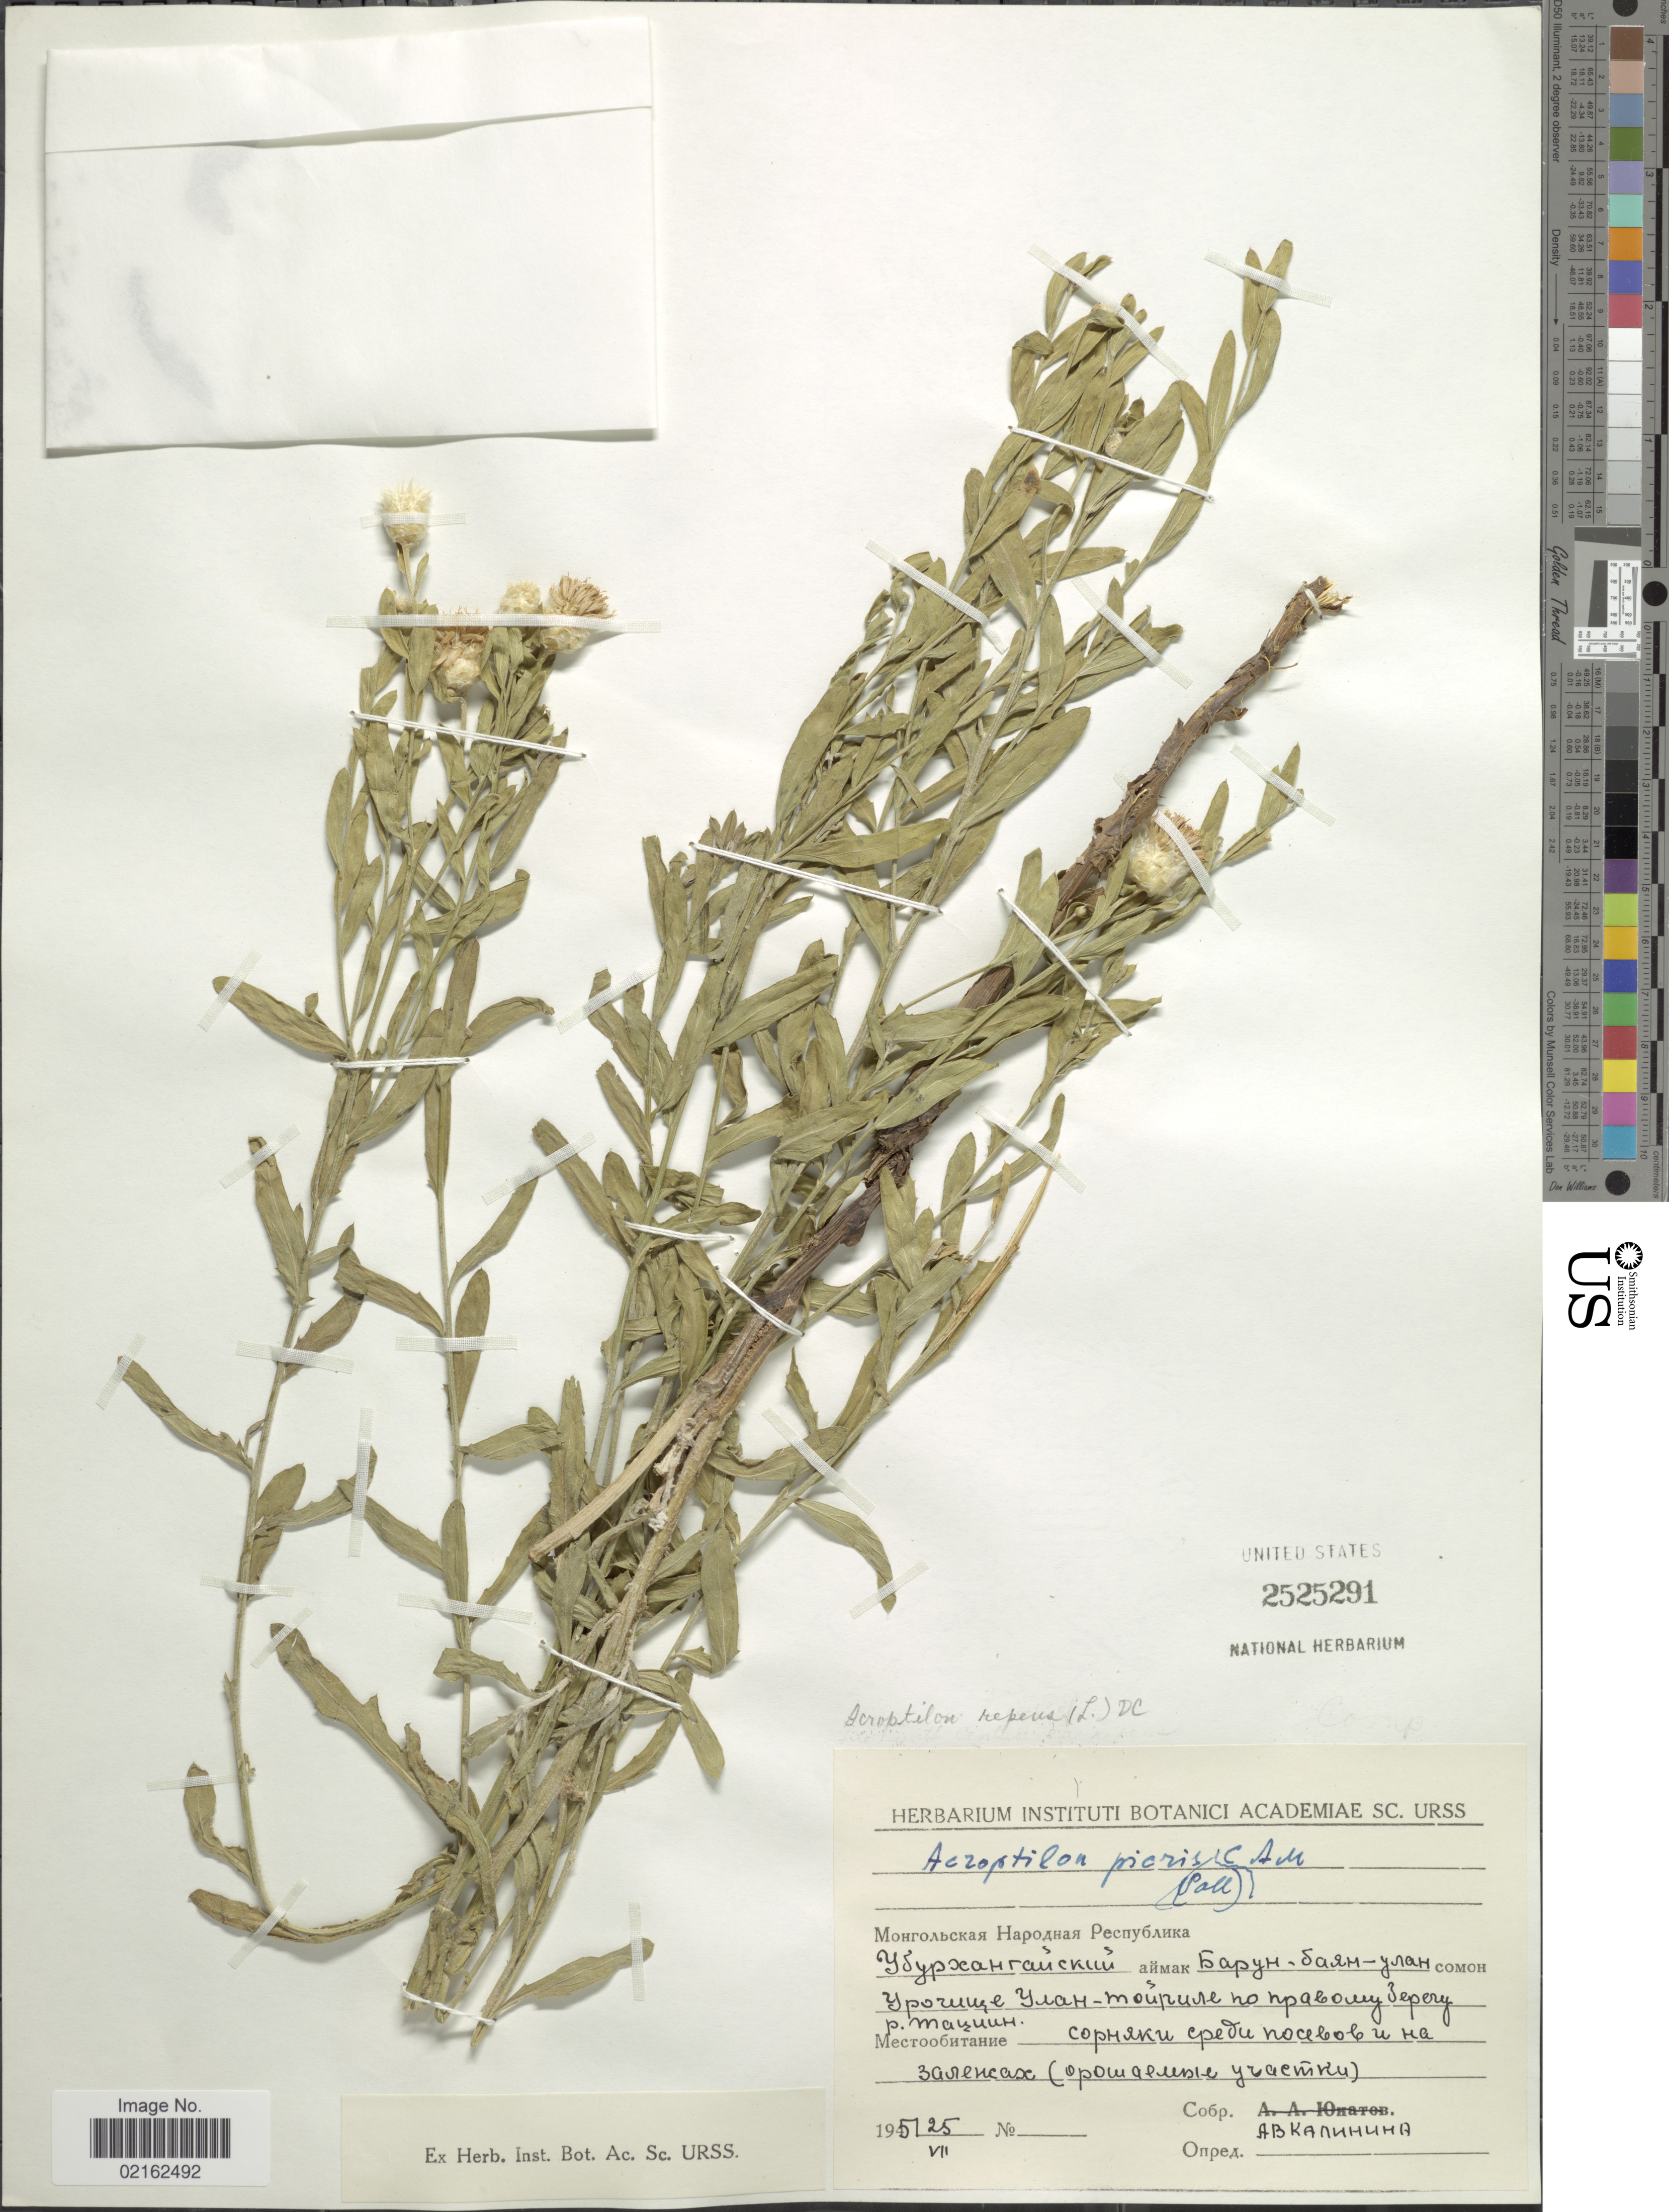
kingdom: Plantae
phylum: Tracheophyta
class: Magnoliopsida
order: Asterales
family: Asteraceae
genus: Acroptilon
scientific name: Acroptilon repens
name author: (L.) DC.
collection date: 1951-07-25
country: Mongolia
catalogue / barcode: US 2525291